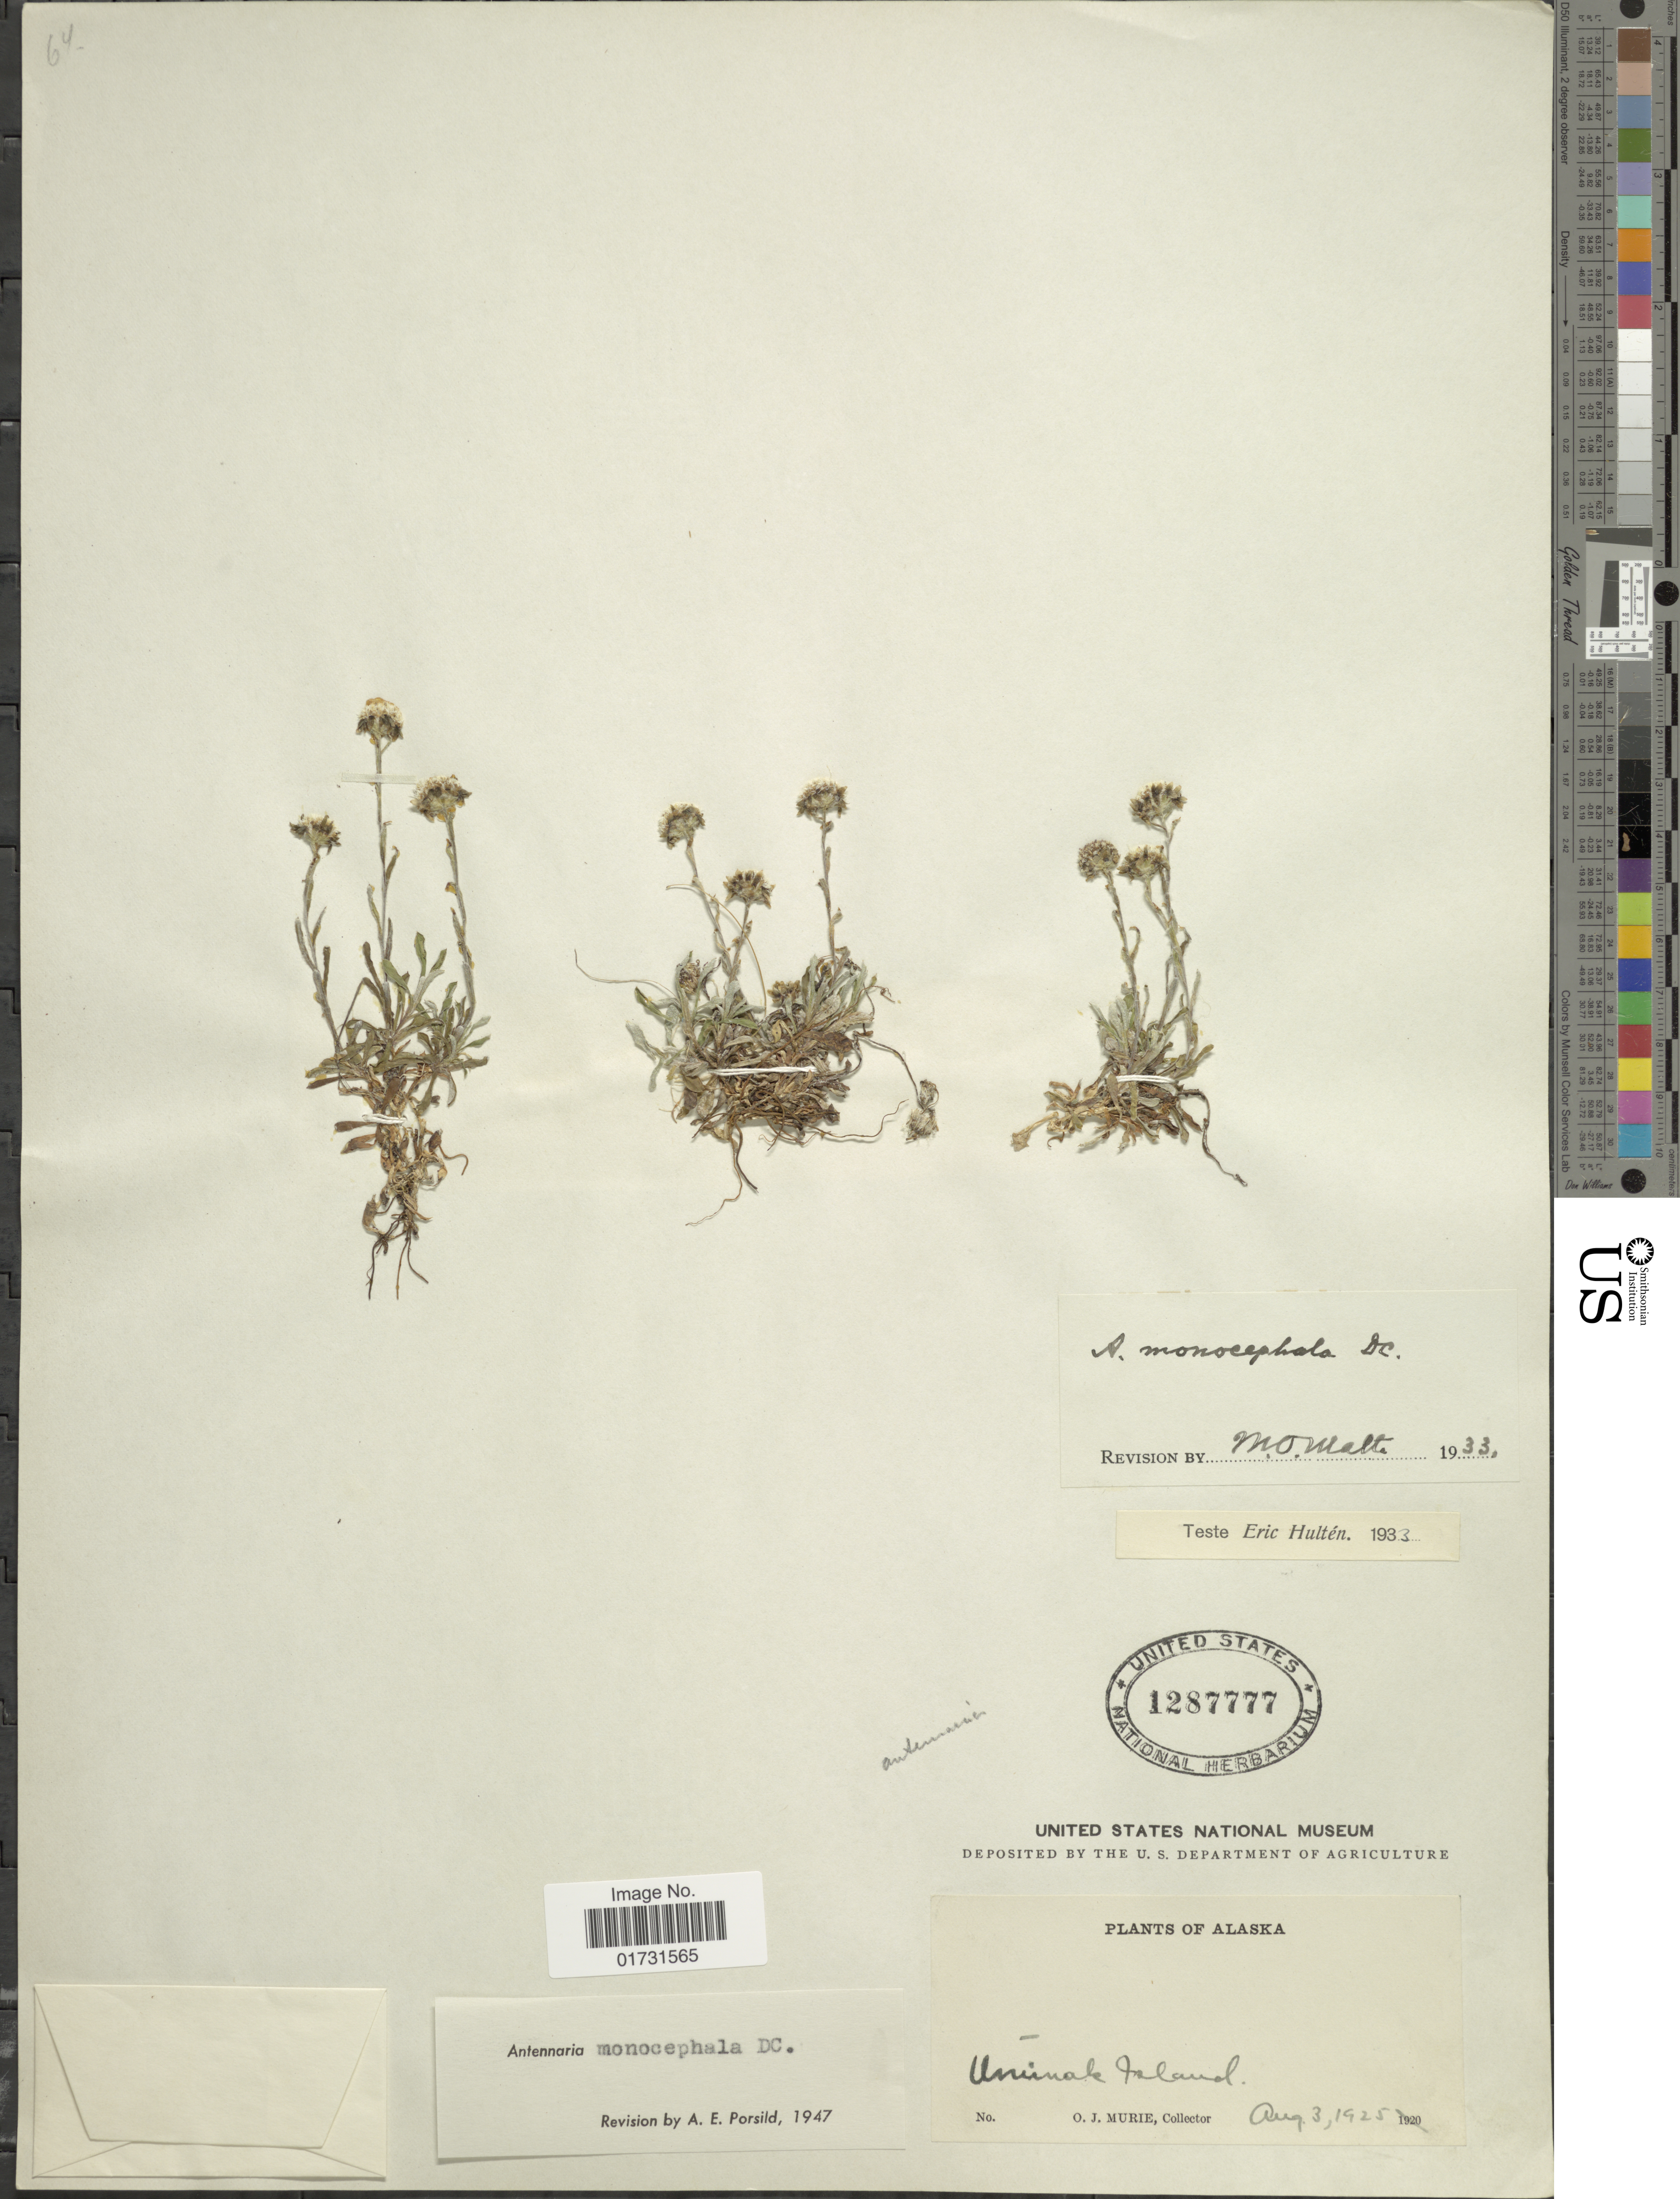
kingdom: Plantae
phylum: Tracheophyta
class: Magnoliopsida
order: Asterales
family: Asteraceae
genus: Antennaria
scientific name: Antennaria monocephala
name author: DC.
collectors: O. Murie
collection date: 1925-08-03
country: United States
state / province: Alaska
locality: Unuinak Island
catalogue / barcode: US 1287777